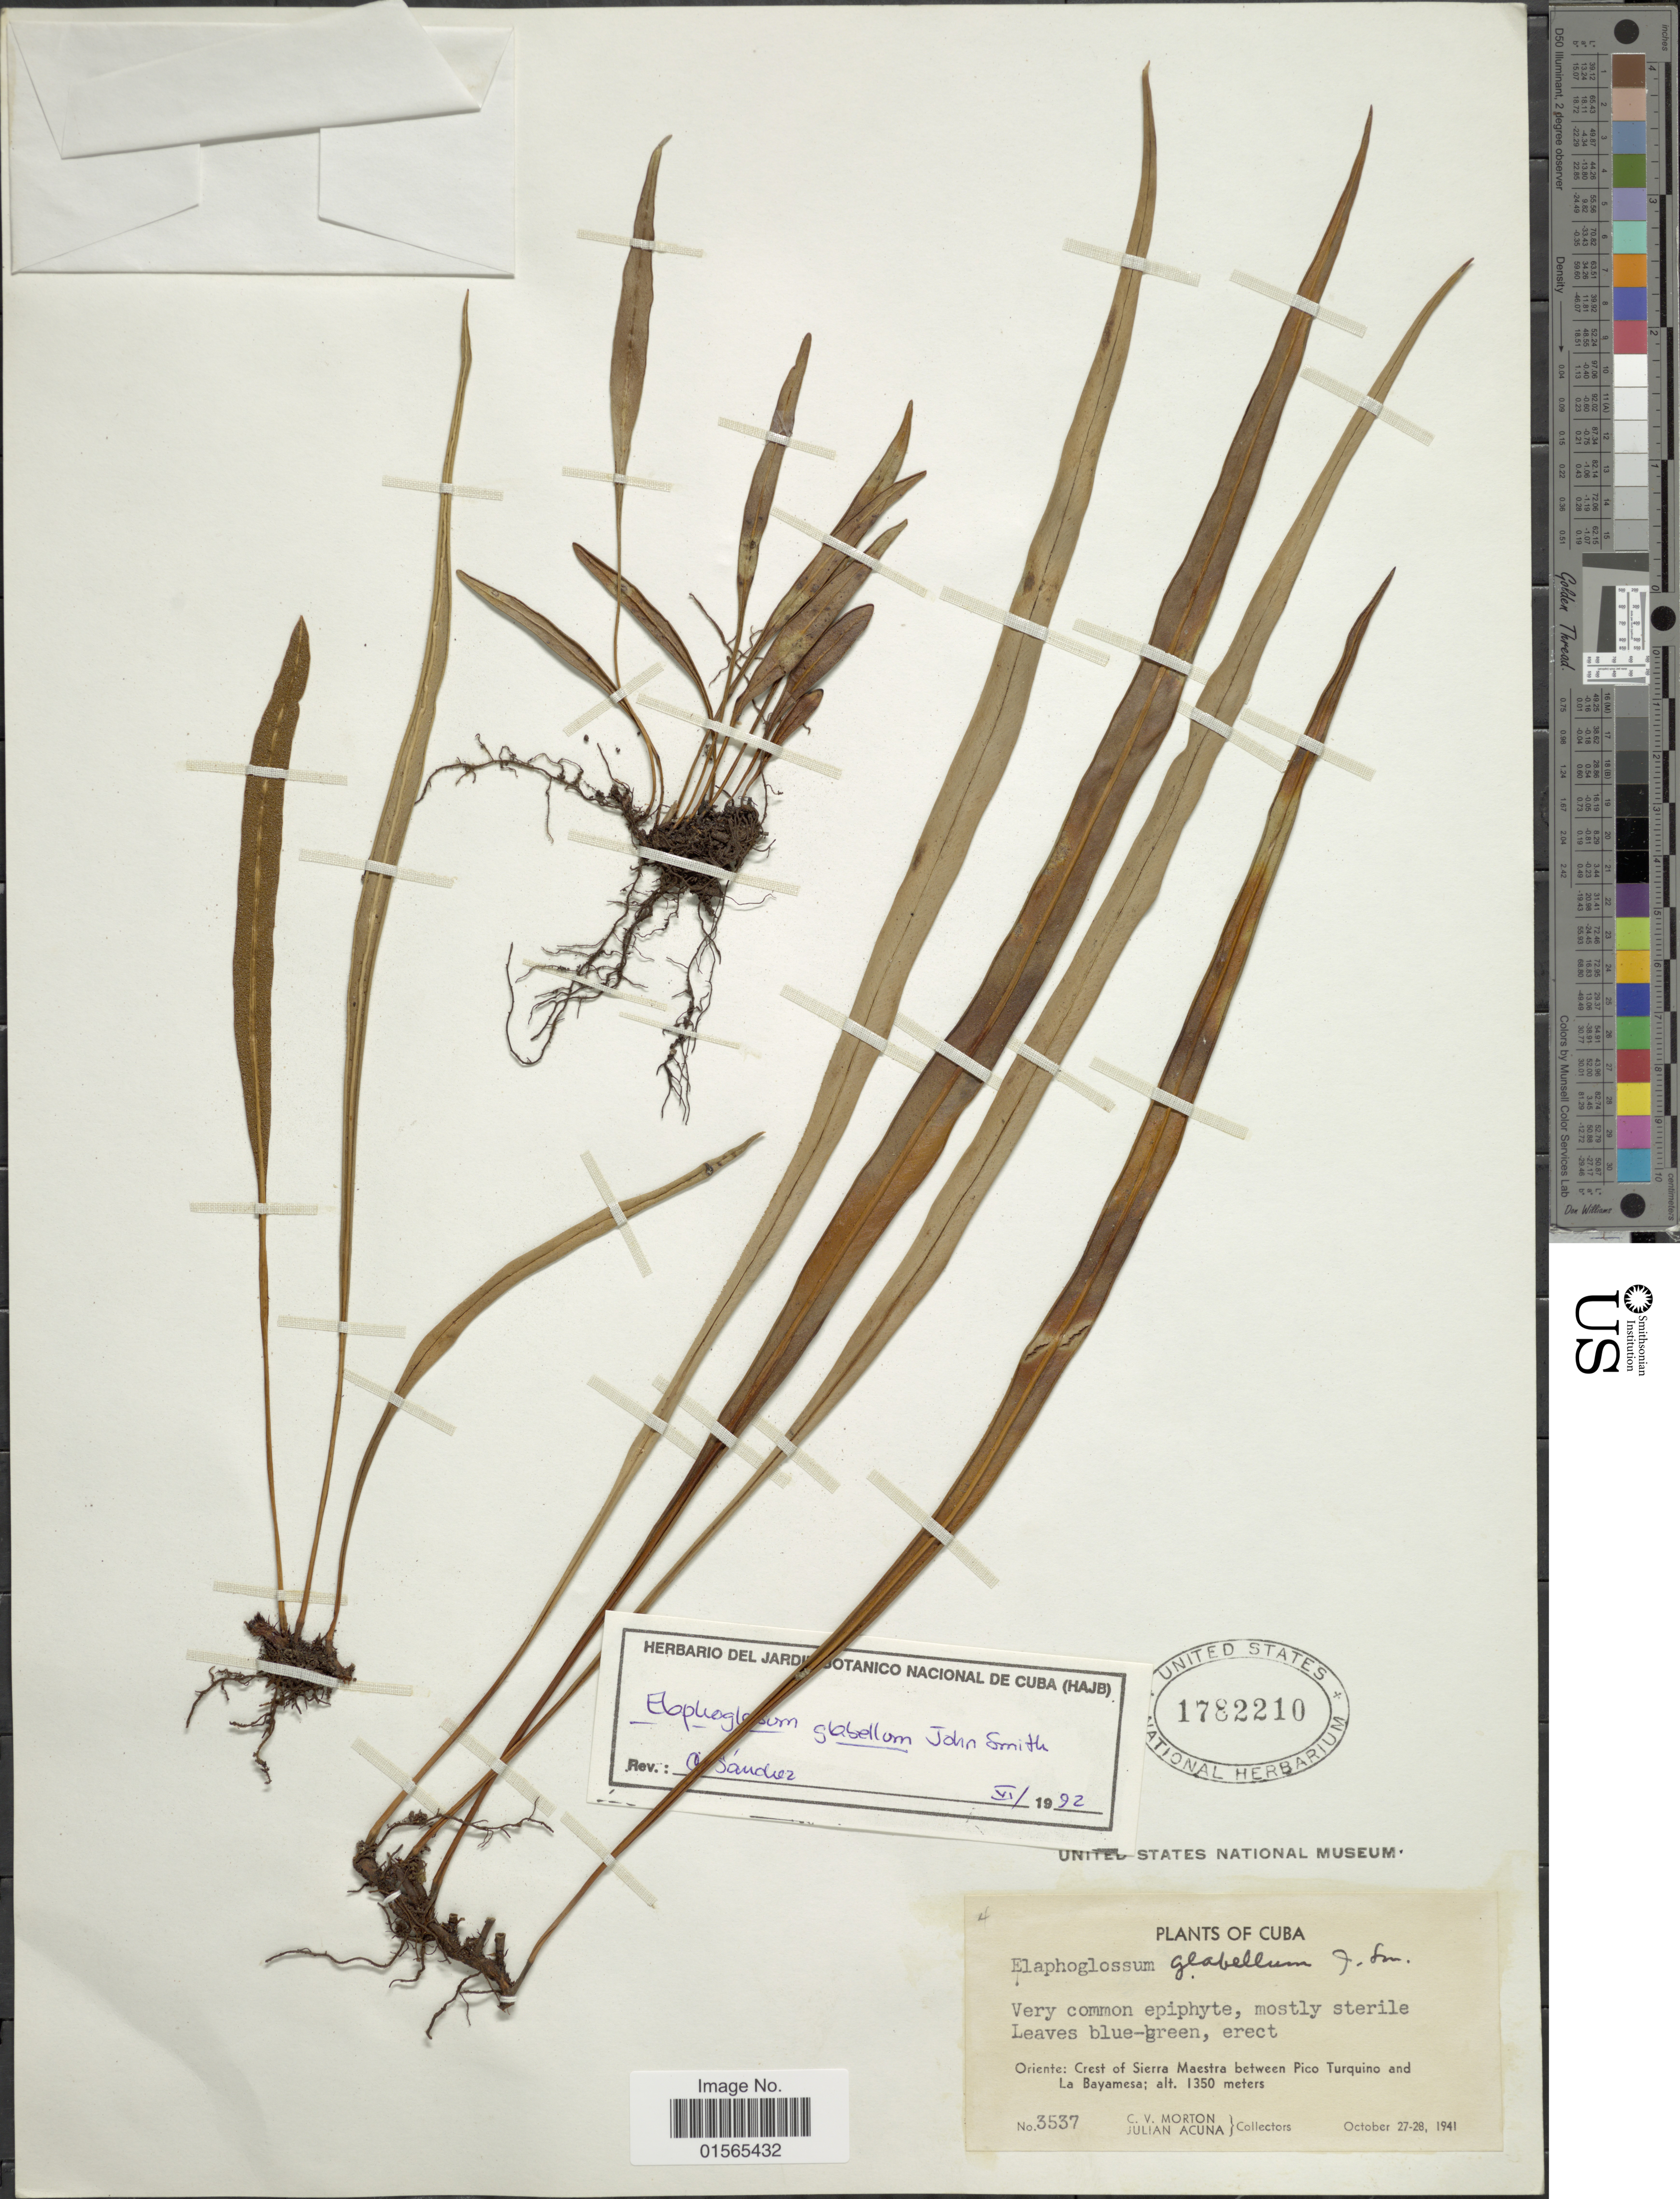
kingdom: Plantae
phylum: Tracheophyta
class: Polypodiopsida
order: Polypodiales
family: Dryopteridaceae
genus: Elaphoglossum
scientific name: Elaphoglossum glabellum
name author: J. Sm.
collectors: C. V. Morton & J. B. Acuña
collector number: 3537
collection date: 1941-10-27/1941-10-28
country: Cuba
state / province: Oriente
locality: Crest of Sierra Maestra between Pico Turquino and La Bayamesa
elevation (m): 1350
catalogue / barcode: US 1782210